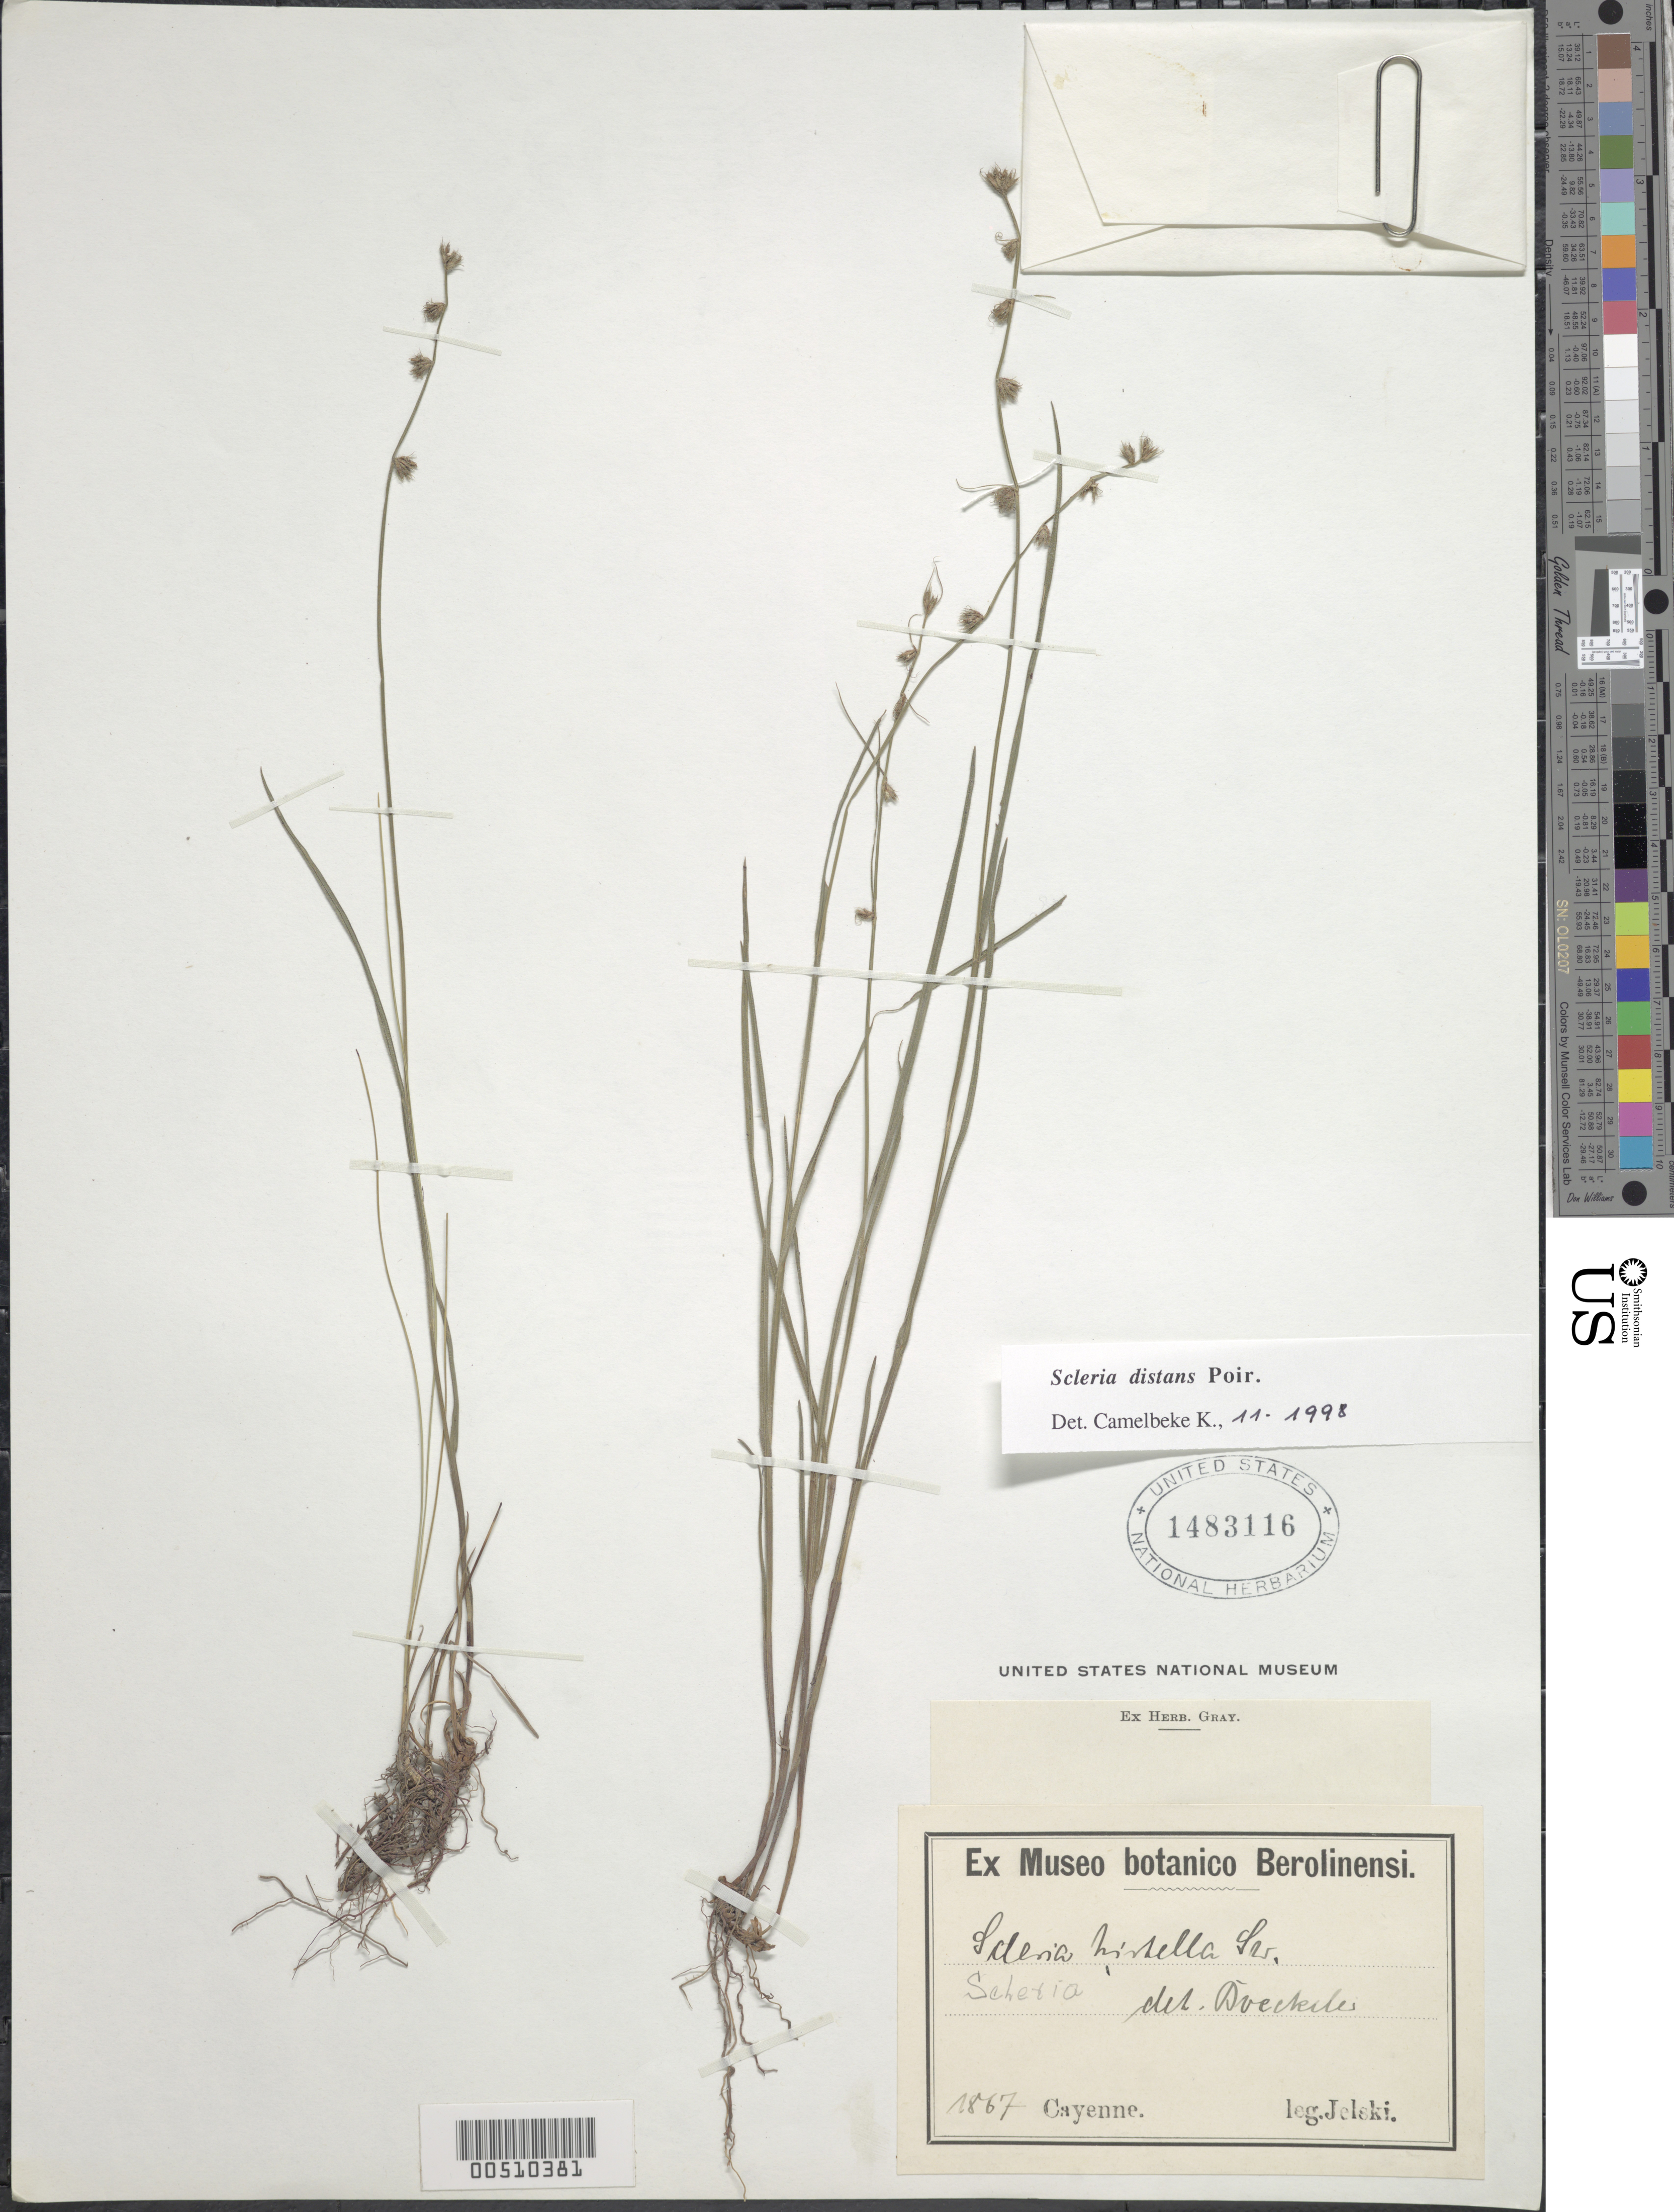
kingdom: Plantae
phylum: Tracheophyta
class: Liliopsida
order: Poales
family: Cyperaceae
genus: Scleria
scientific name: Scleria distans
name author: Poir.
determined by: Camelbeke, K.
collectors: -. Jelski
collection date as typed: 1867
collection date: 1867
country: French Guiana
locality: Cayenne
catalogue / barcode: US 1483116